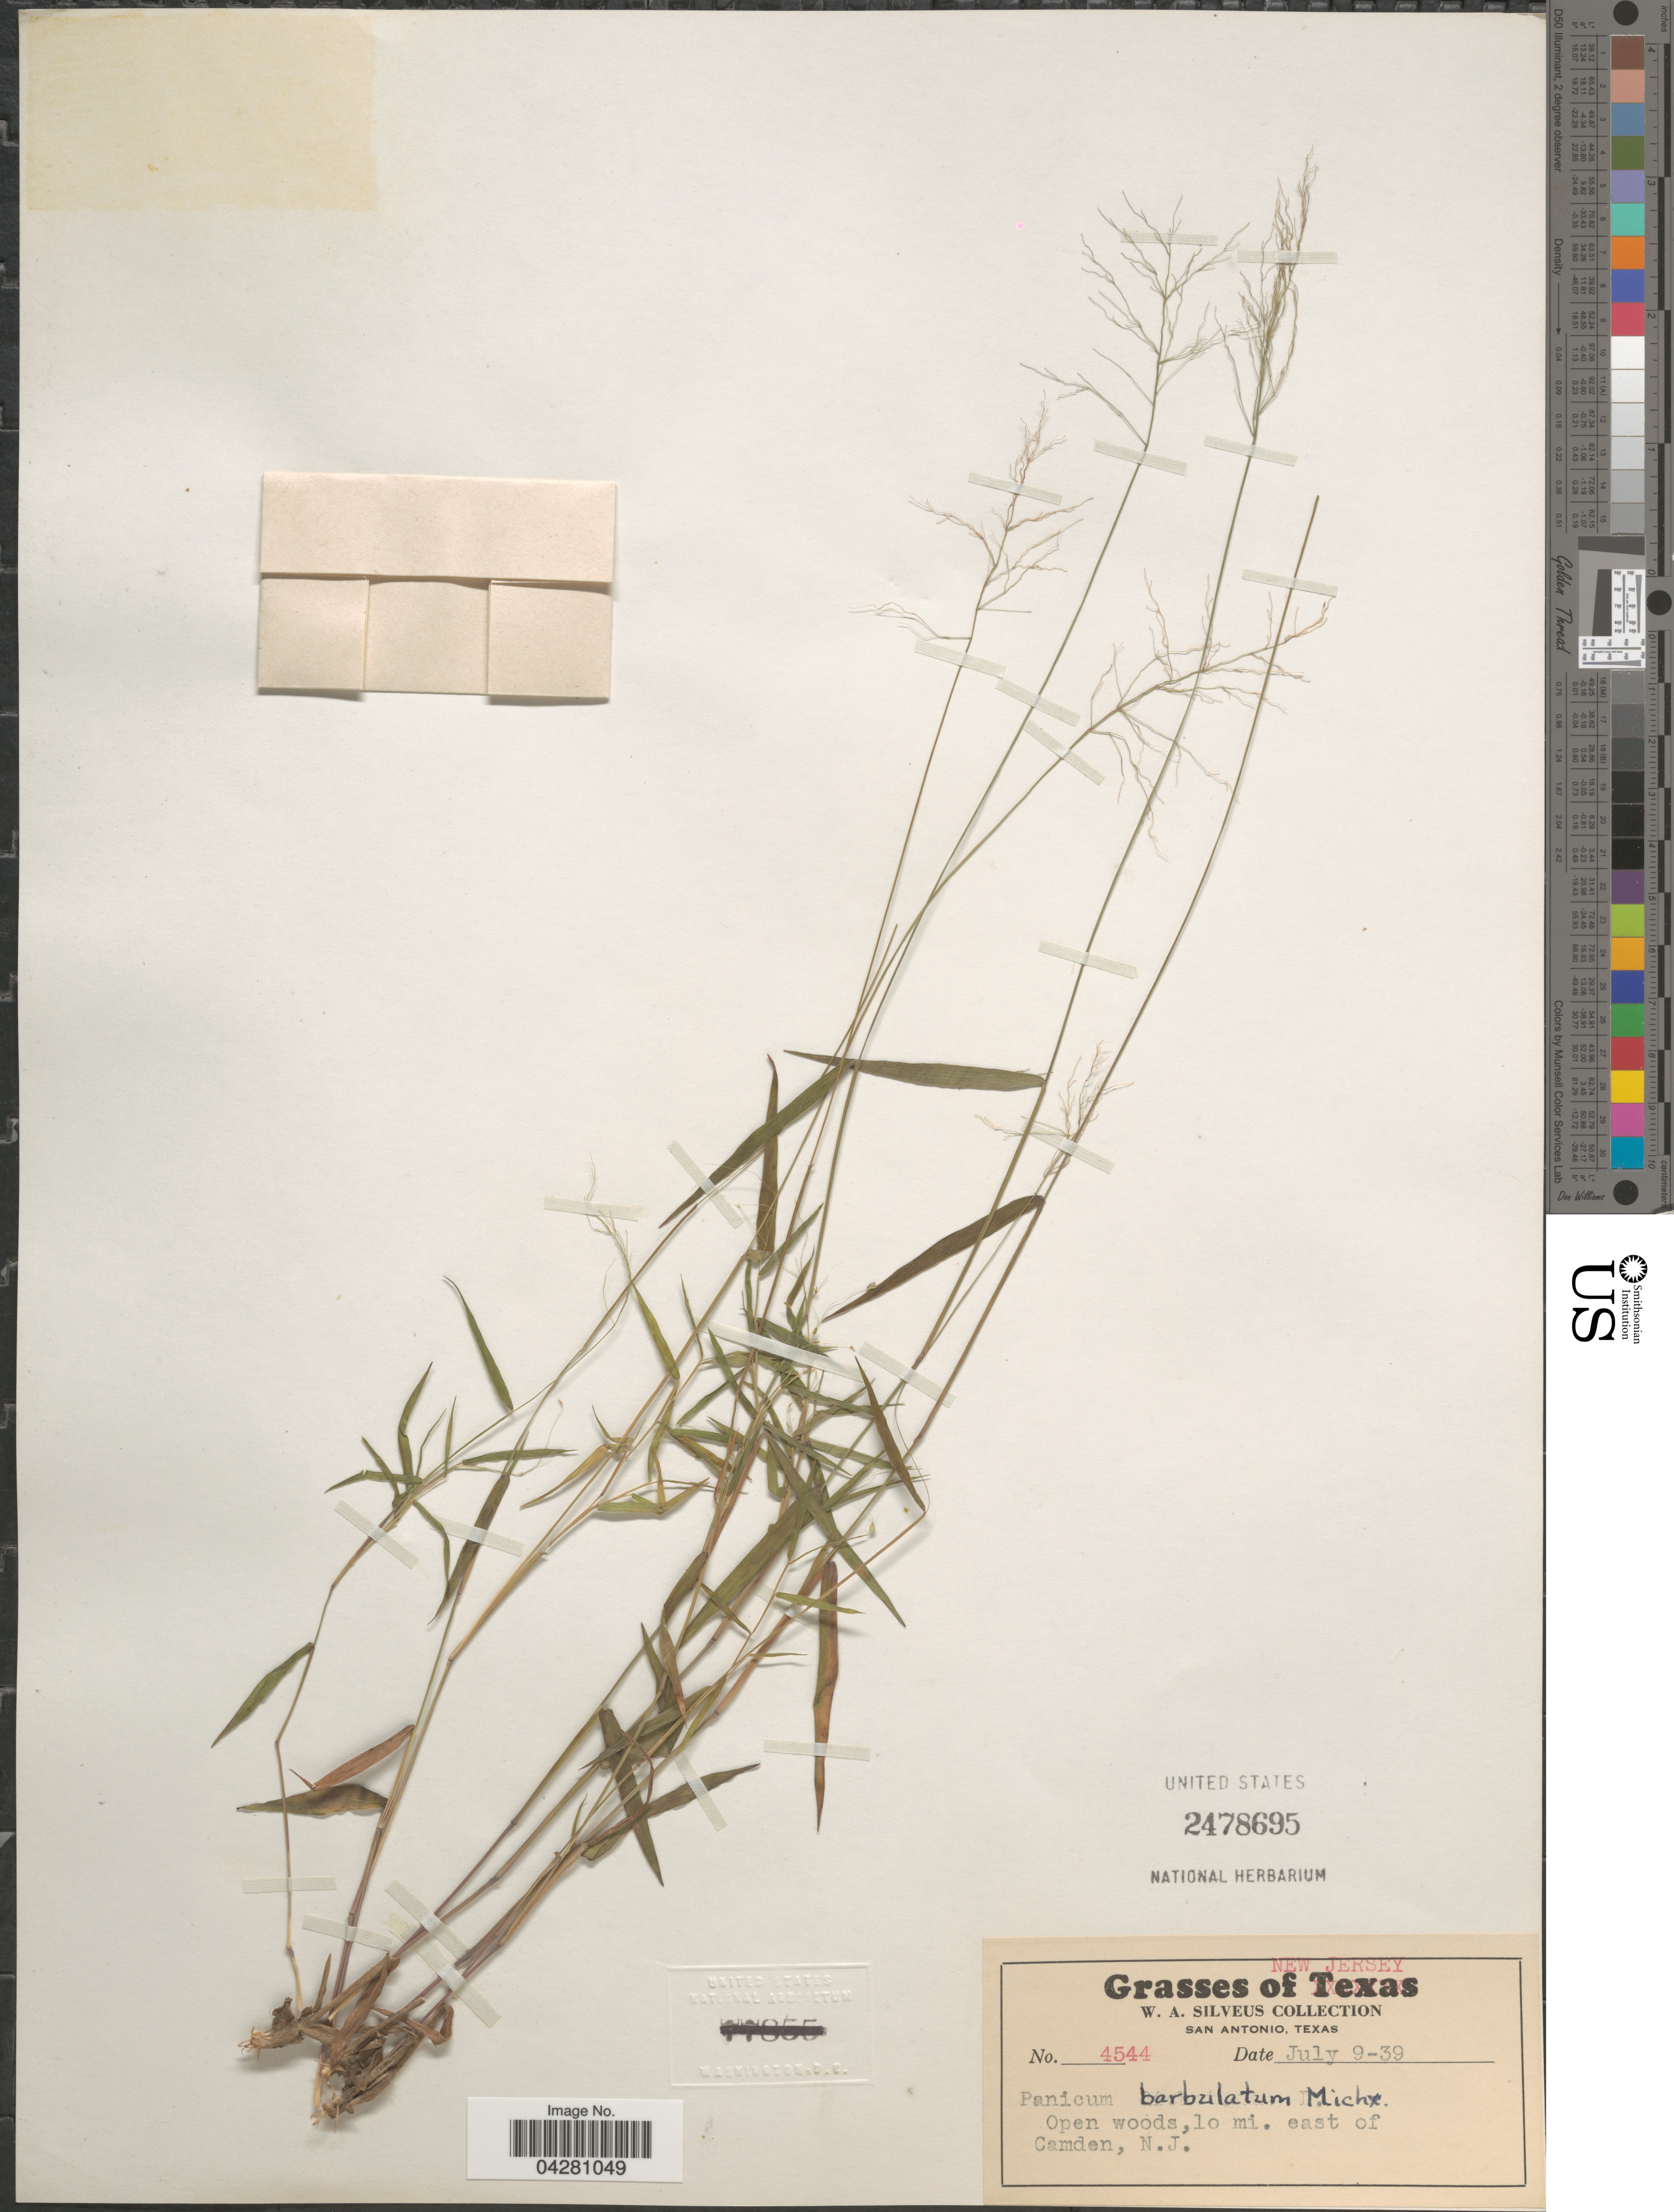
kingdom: Plantae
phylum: Tracheophyta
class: Liliopsida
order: Poales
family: Poaceae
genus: Dichanthelium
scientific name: Dichanthelium dichotomum var. dichotomum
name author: (L.) Gould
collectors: W. Silveus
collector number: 4544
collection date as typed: Transcribed d/m/y: 9/7/39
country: United States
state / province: New Jersey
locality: Open woods,10 mi. east of Camden.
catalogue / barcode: US 2478695